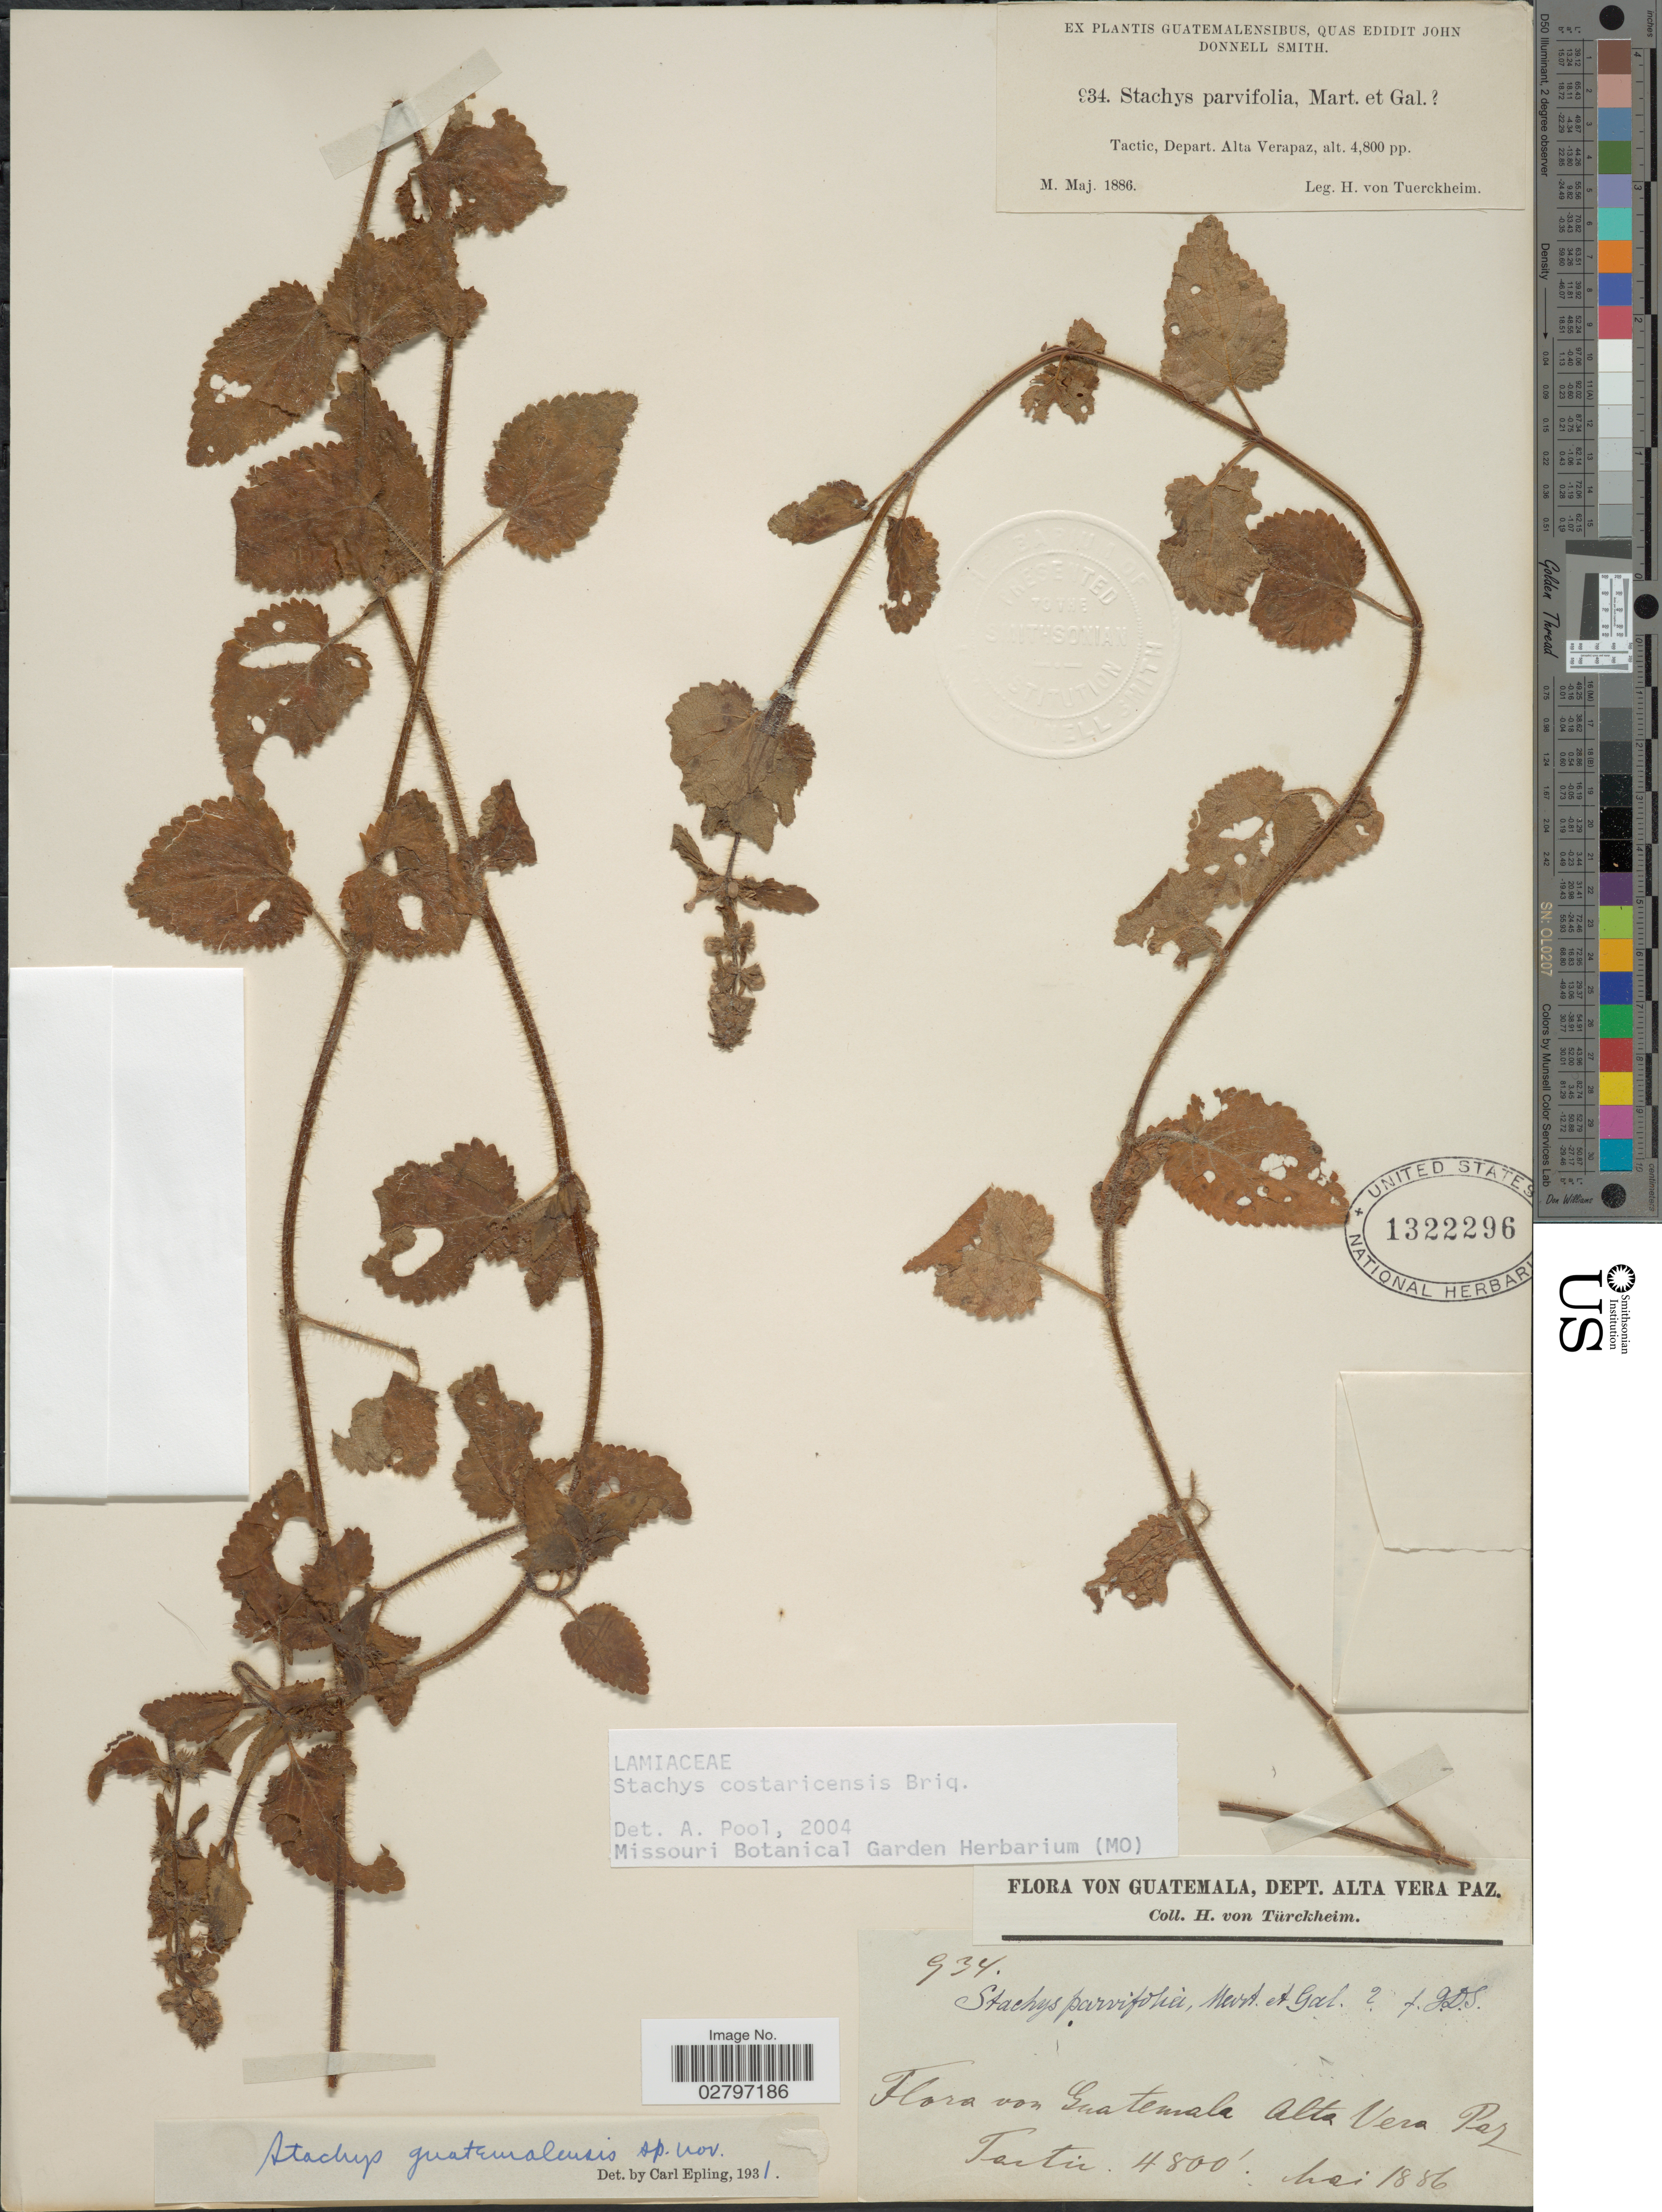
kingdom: Plantae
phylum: Tracheophyta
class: Magnoliopsida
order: Lamiales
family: Lamiaceae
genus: Stachys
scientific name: Stachys costaricensis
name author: Briq.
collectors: H. von Türckheim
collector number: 934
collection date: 1886-05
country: Guatemala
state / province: Alta Verapaz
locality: Tactic, Depart. Alta Verapaz.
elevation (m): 1463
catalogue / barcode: US 1322296